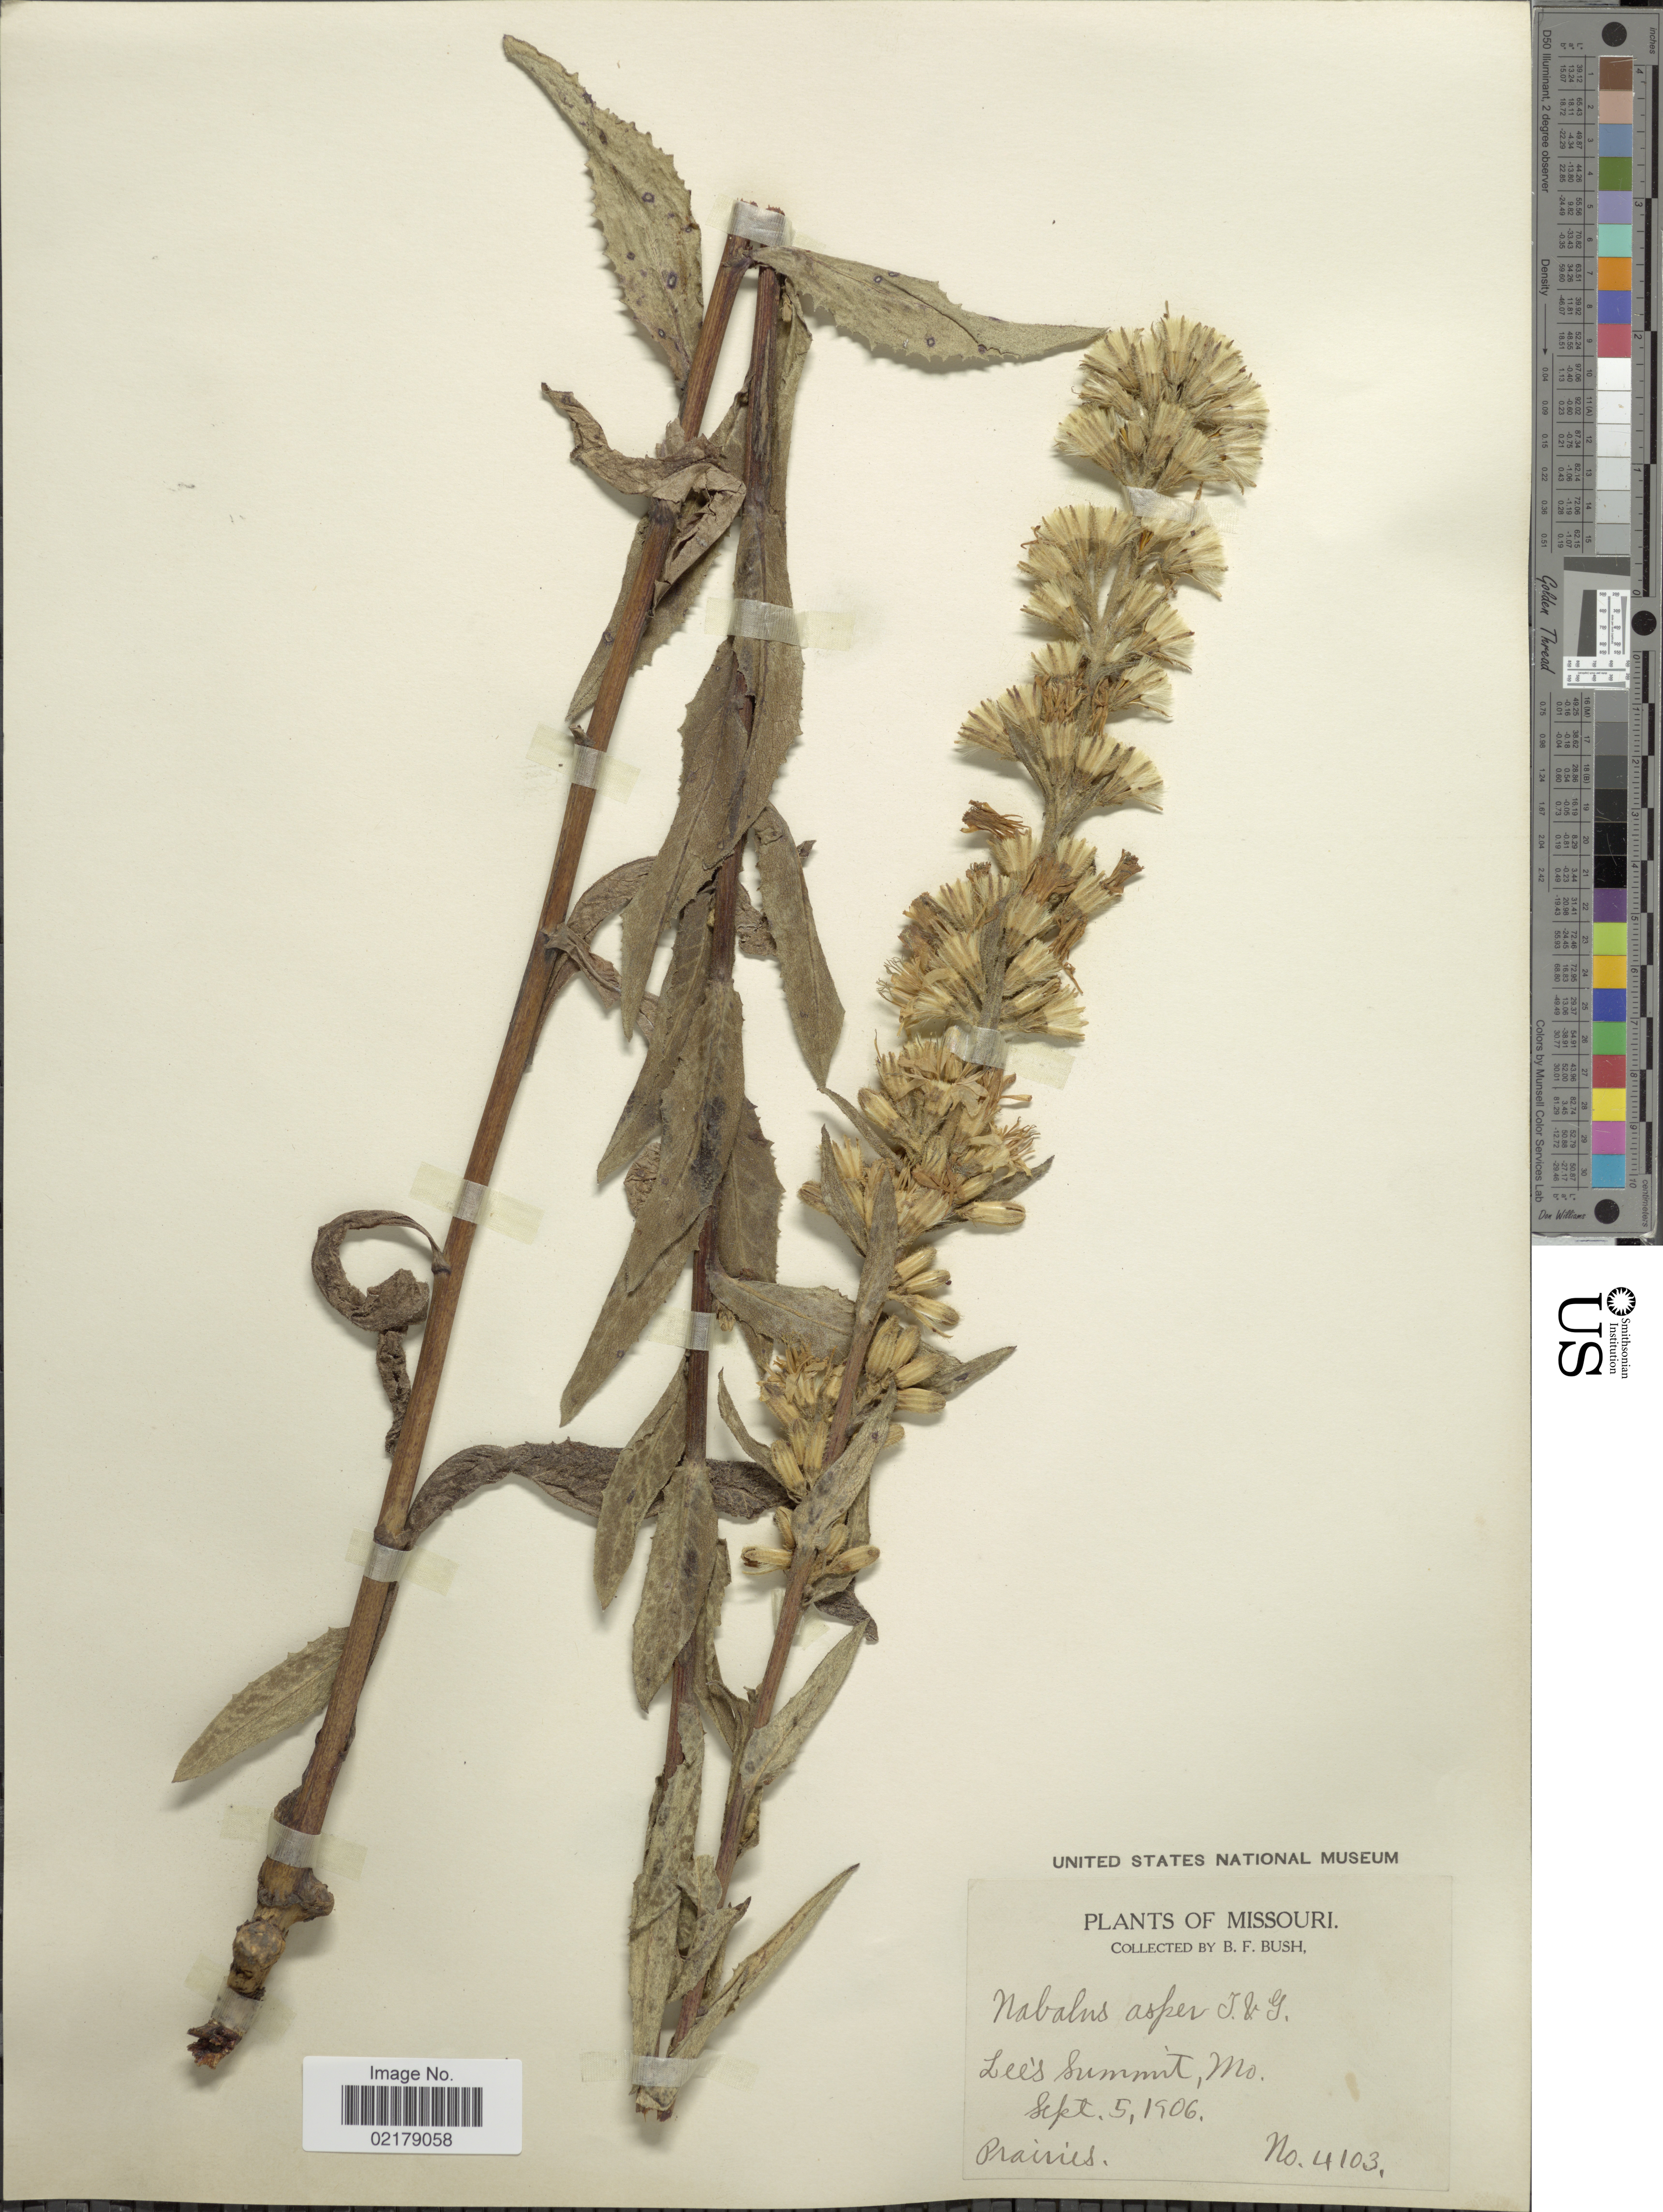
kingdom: Plantae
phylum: Tracheophyta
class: Magnoliopsida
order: Asterales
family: Asteraceae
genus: Nabalus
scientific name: Nabalus asper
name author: (Michx.) Torr. & A. Gray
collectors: B. F. Bush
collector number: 4103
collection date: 1906-09-05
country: United States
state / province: Missouri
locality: Lee's Summit, Mo, prairies